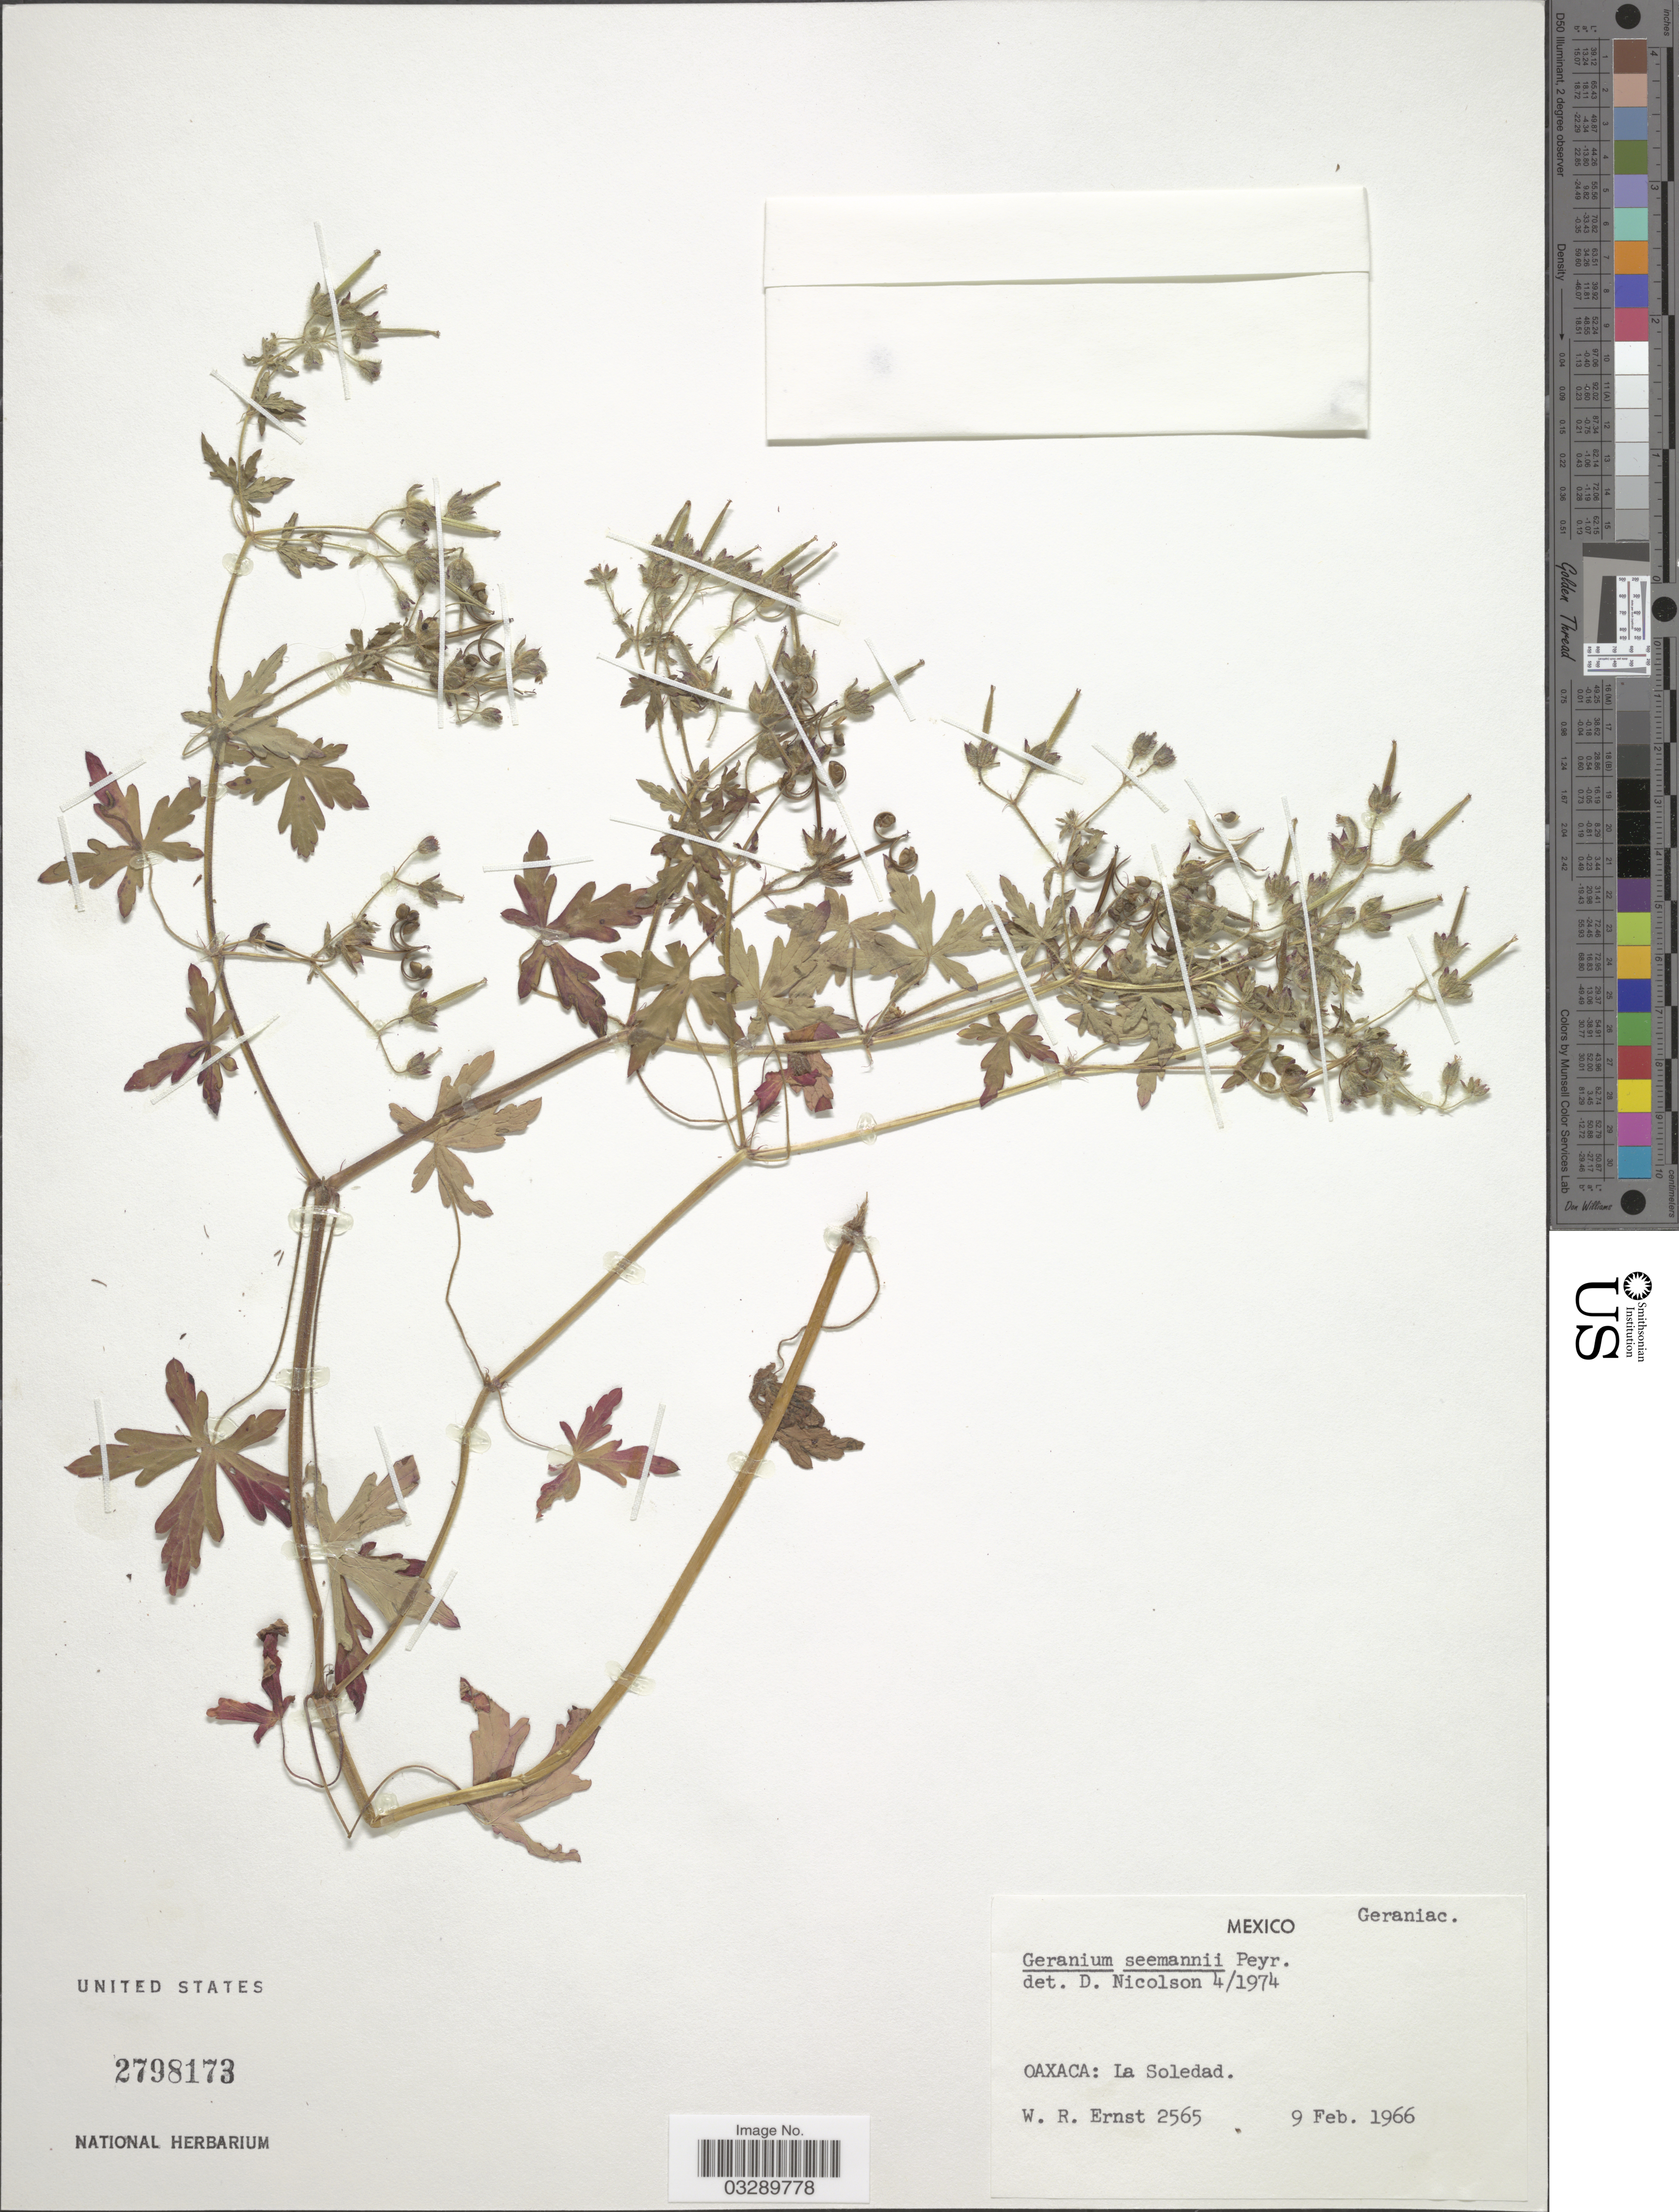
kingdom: Plantae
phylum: Tracheophyta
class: Magnoliopsida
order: Geraniales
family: Geraniaceae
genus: Geranium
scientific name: Geranium seemannii subsp. seemannii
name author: Peyr.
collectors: W. R. Ernst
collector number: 2565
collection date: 1966-02-09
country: Mexico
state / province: Oaxaca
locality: La Soledad.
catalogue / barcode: US 2798173